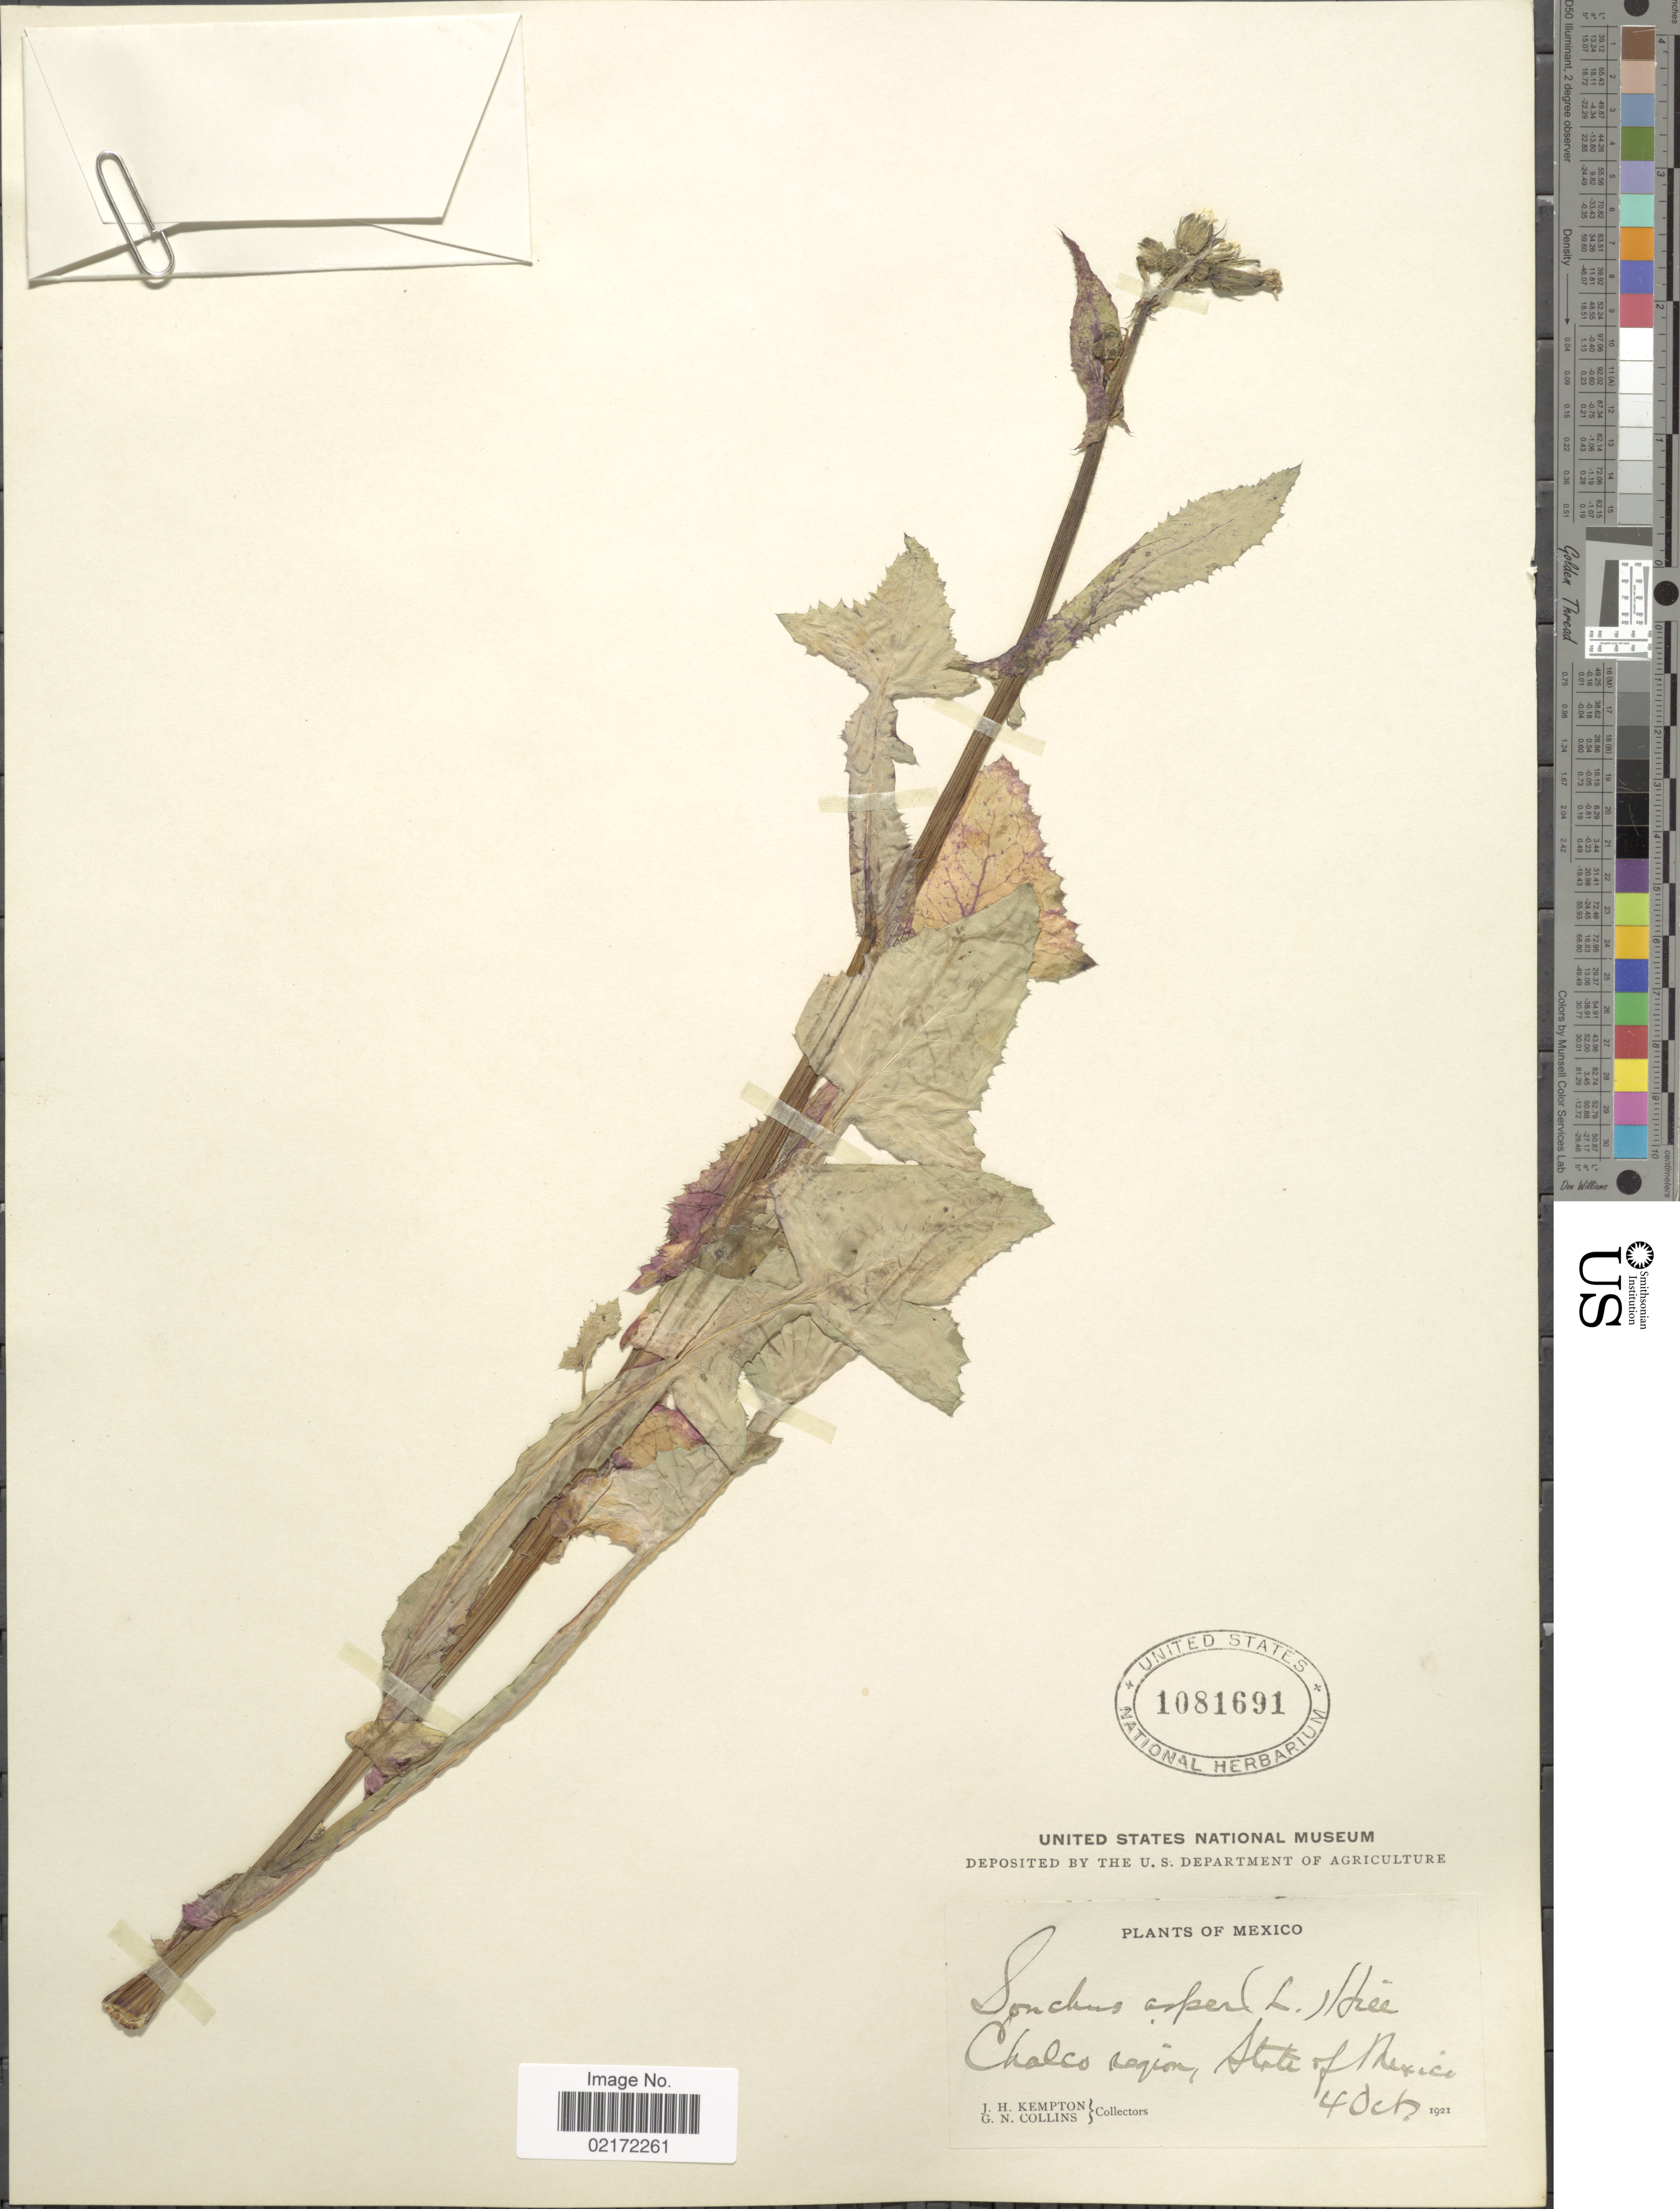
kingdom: Plantae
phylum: Tracheophyta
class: Magnoliopsida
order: Asterales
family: Asteraceae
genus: Sonchus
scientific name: Sonchus asper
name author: (L.) Hill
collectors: J. H. Kempton & G. Collins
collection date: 1921-10-04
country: Mexico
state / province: México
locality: Chalco region, State of Mexico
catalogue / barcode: US 1081691